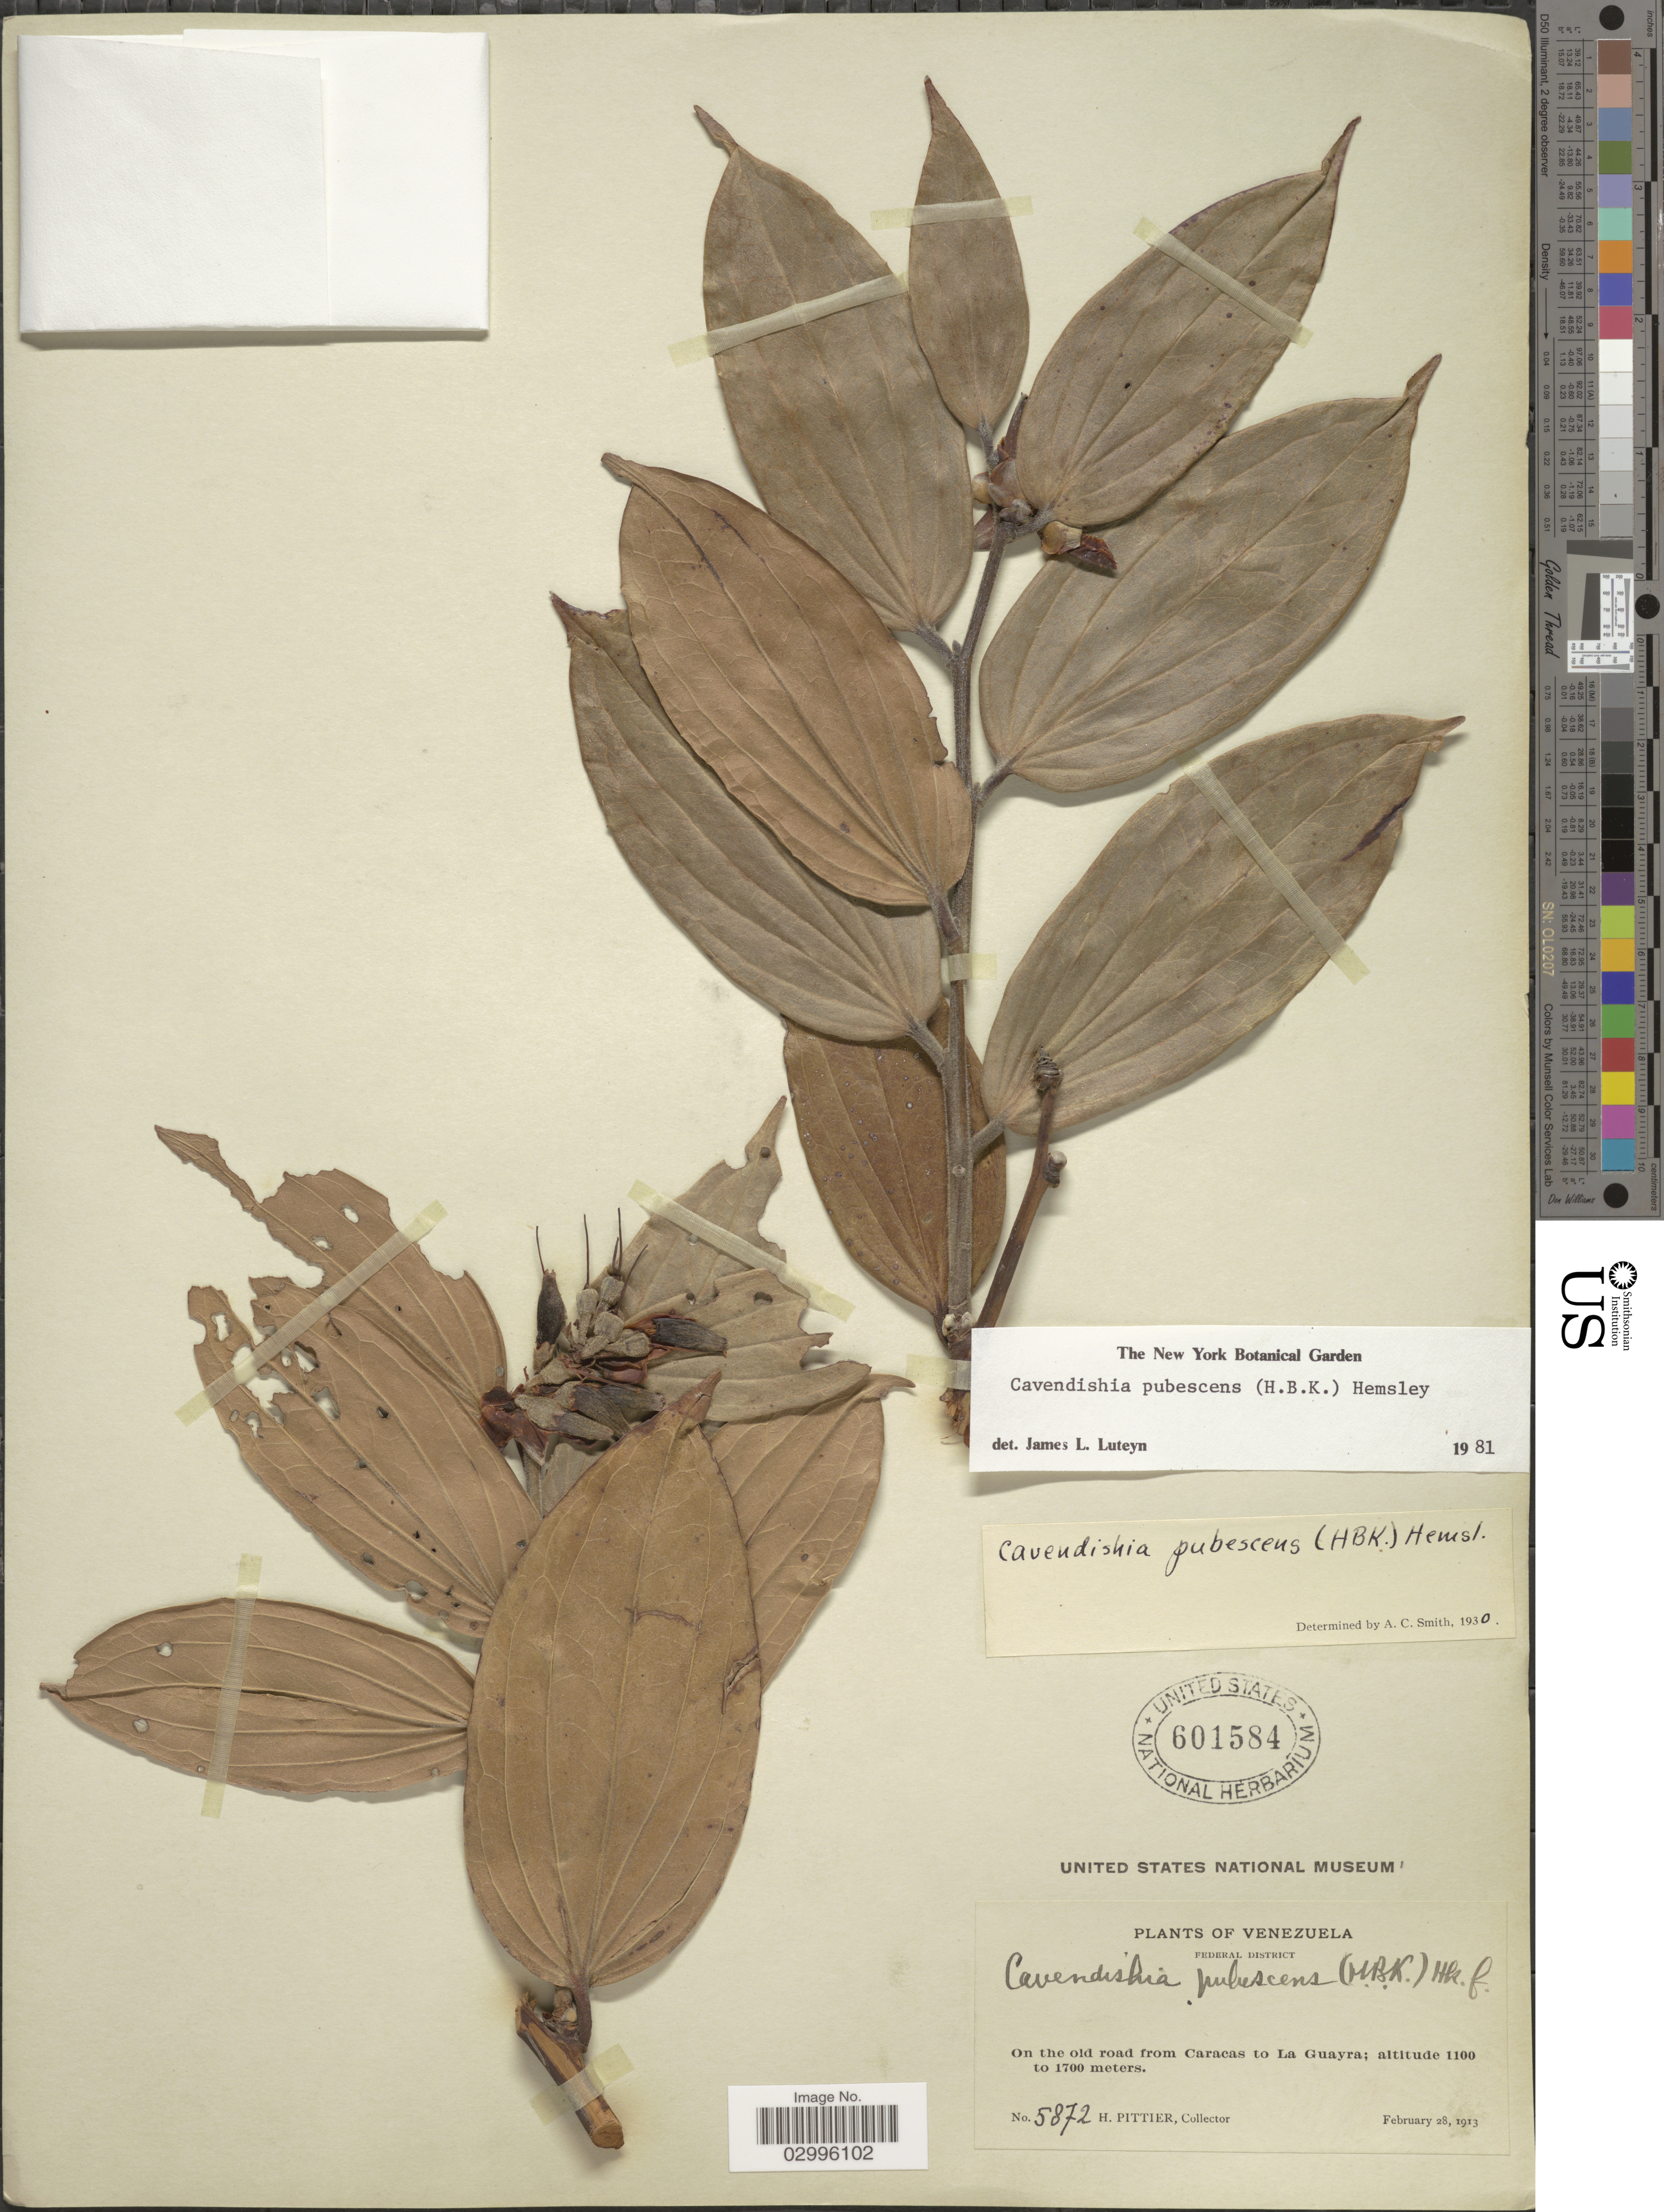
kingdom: Plantae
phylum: Tracheophyta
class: Magnoliopsida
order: Ericales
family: Ericaceae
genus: Cavendishia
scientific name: Cavendishia pubescens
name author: (Kunth) Hemsl.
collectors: H. F. Pittier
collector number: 5872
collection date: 1913-02-28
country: Venezuela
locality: Federal District. On the old road from Caracas to La Guayra.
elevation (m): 1100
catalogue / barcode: US 601584